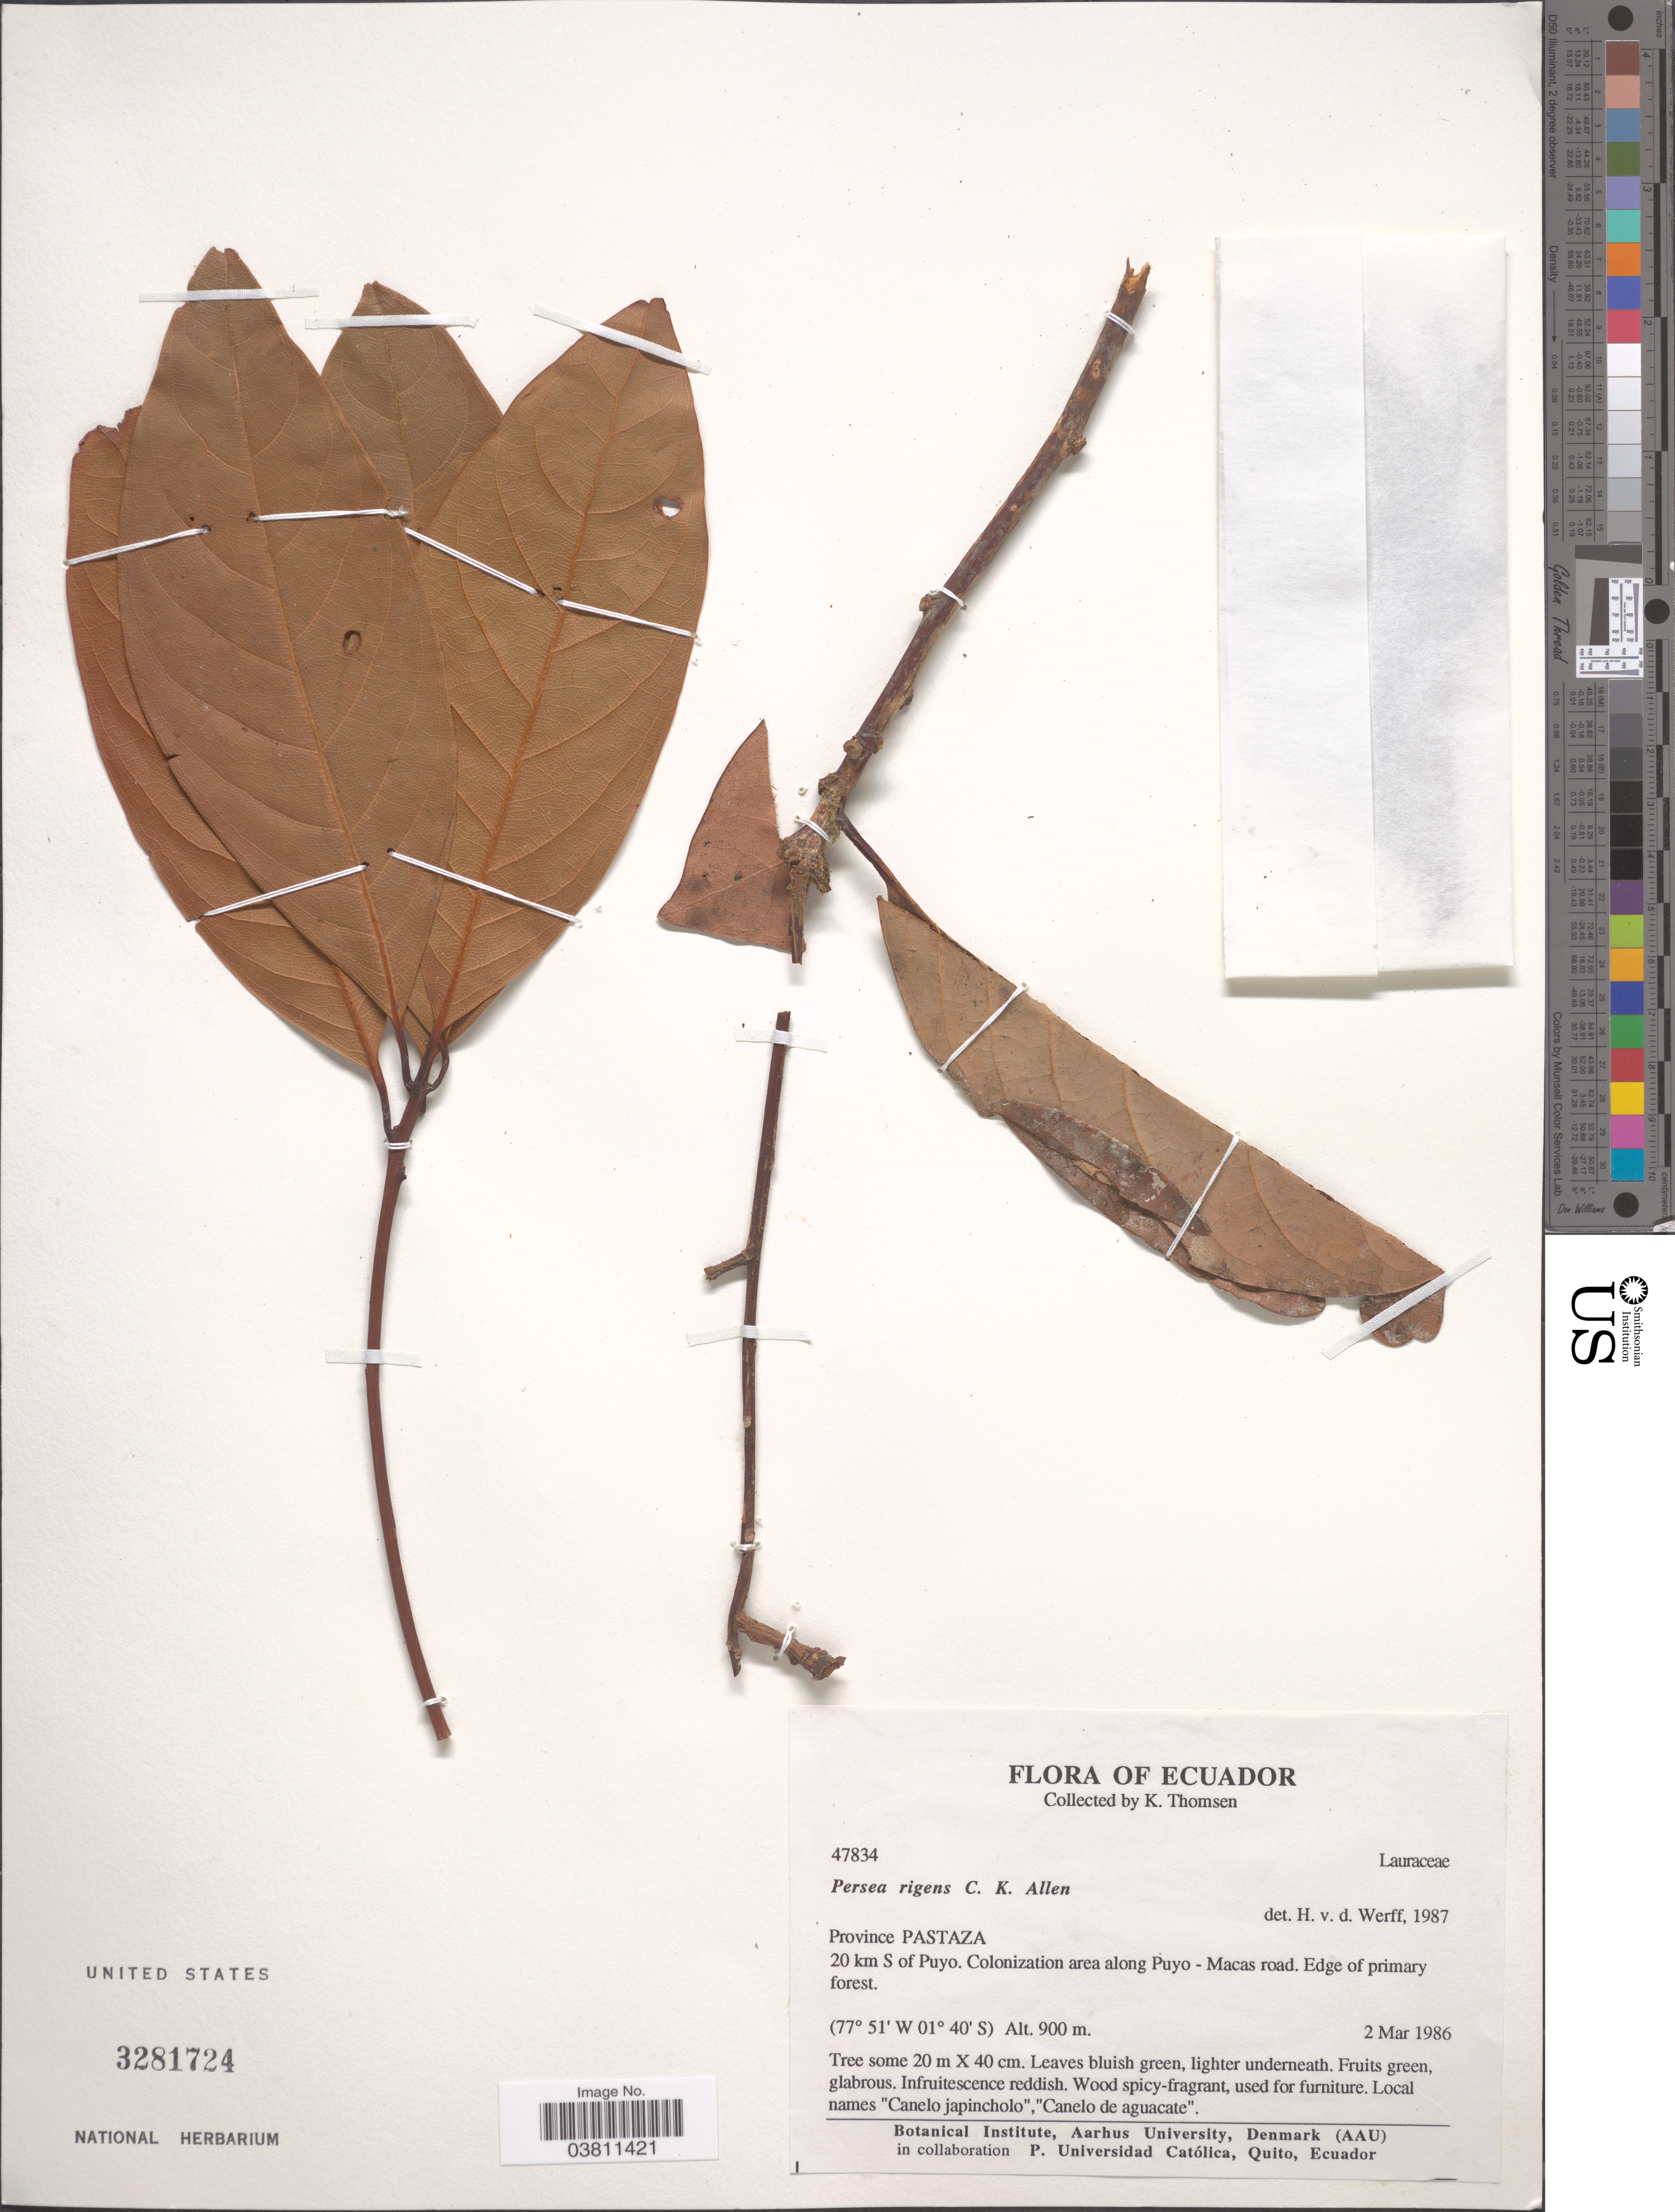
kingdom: Plantae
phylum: Tracheophyta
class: Magnoliopsida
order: Laurales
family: Lauraceae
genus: Persea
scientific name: Persea rigens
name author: C.K. Allen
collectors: K. Thomsen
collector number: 47834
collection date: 1986-03-02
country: Ecuador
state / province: Pastaza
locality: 20 km S of Puyo. Colonization area along Puyo - Macas road. Edge of primary forest.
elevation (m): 900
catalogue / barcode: US 3281724